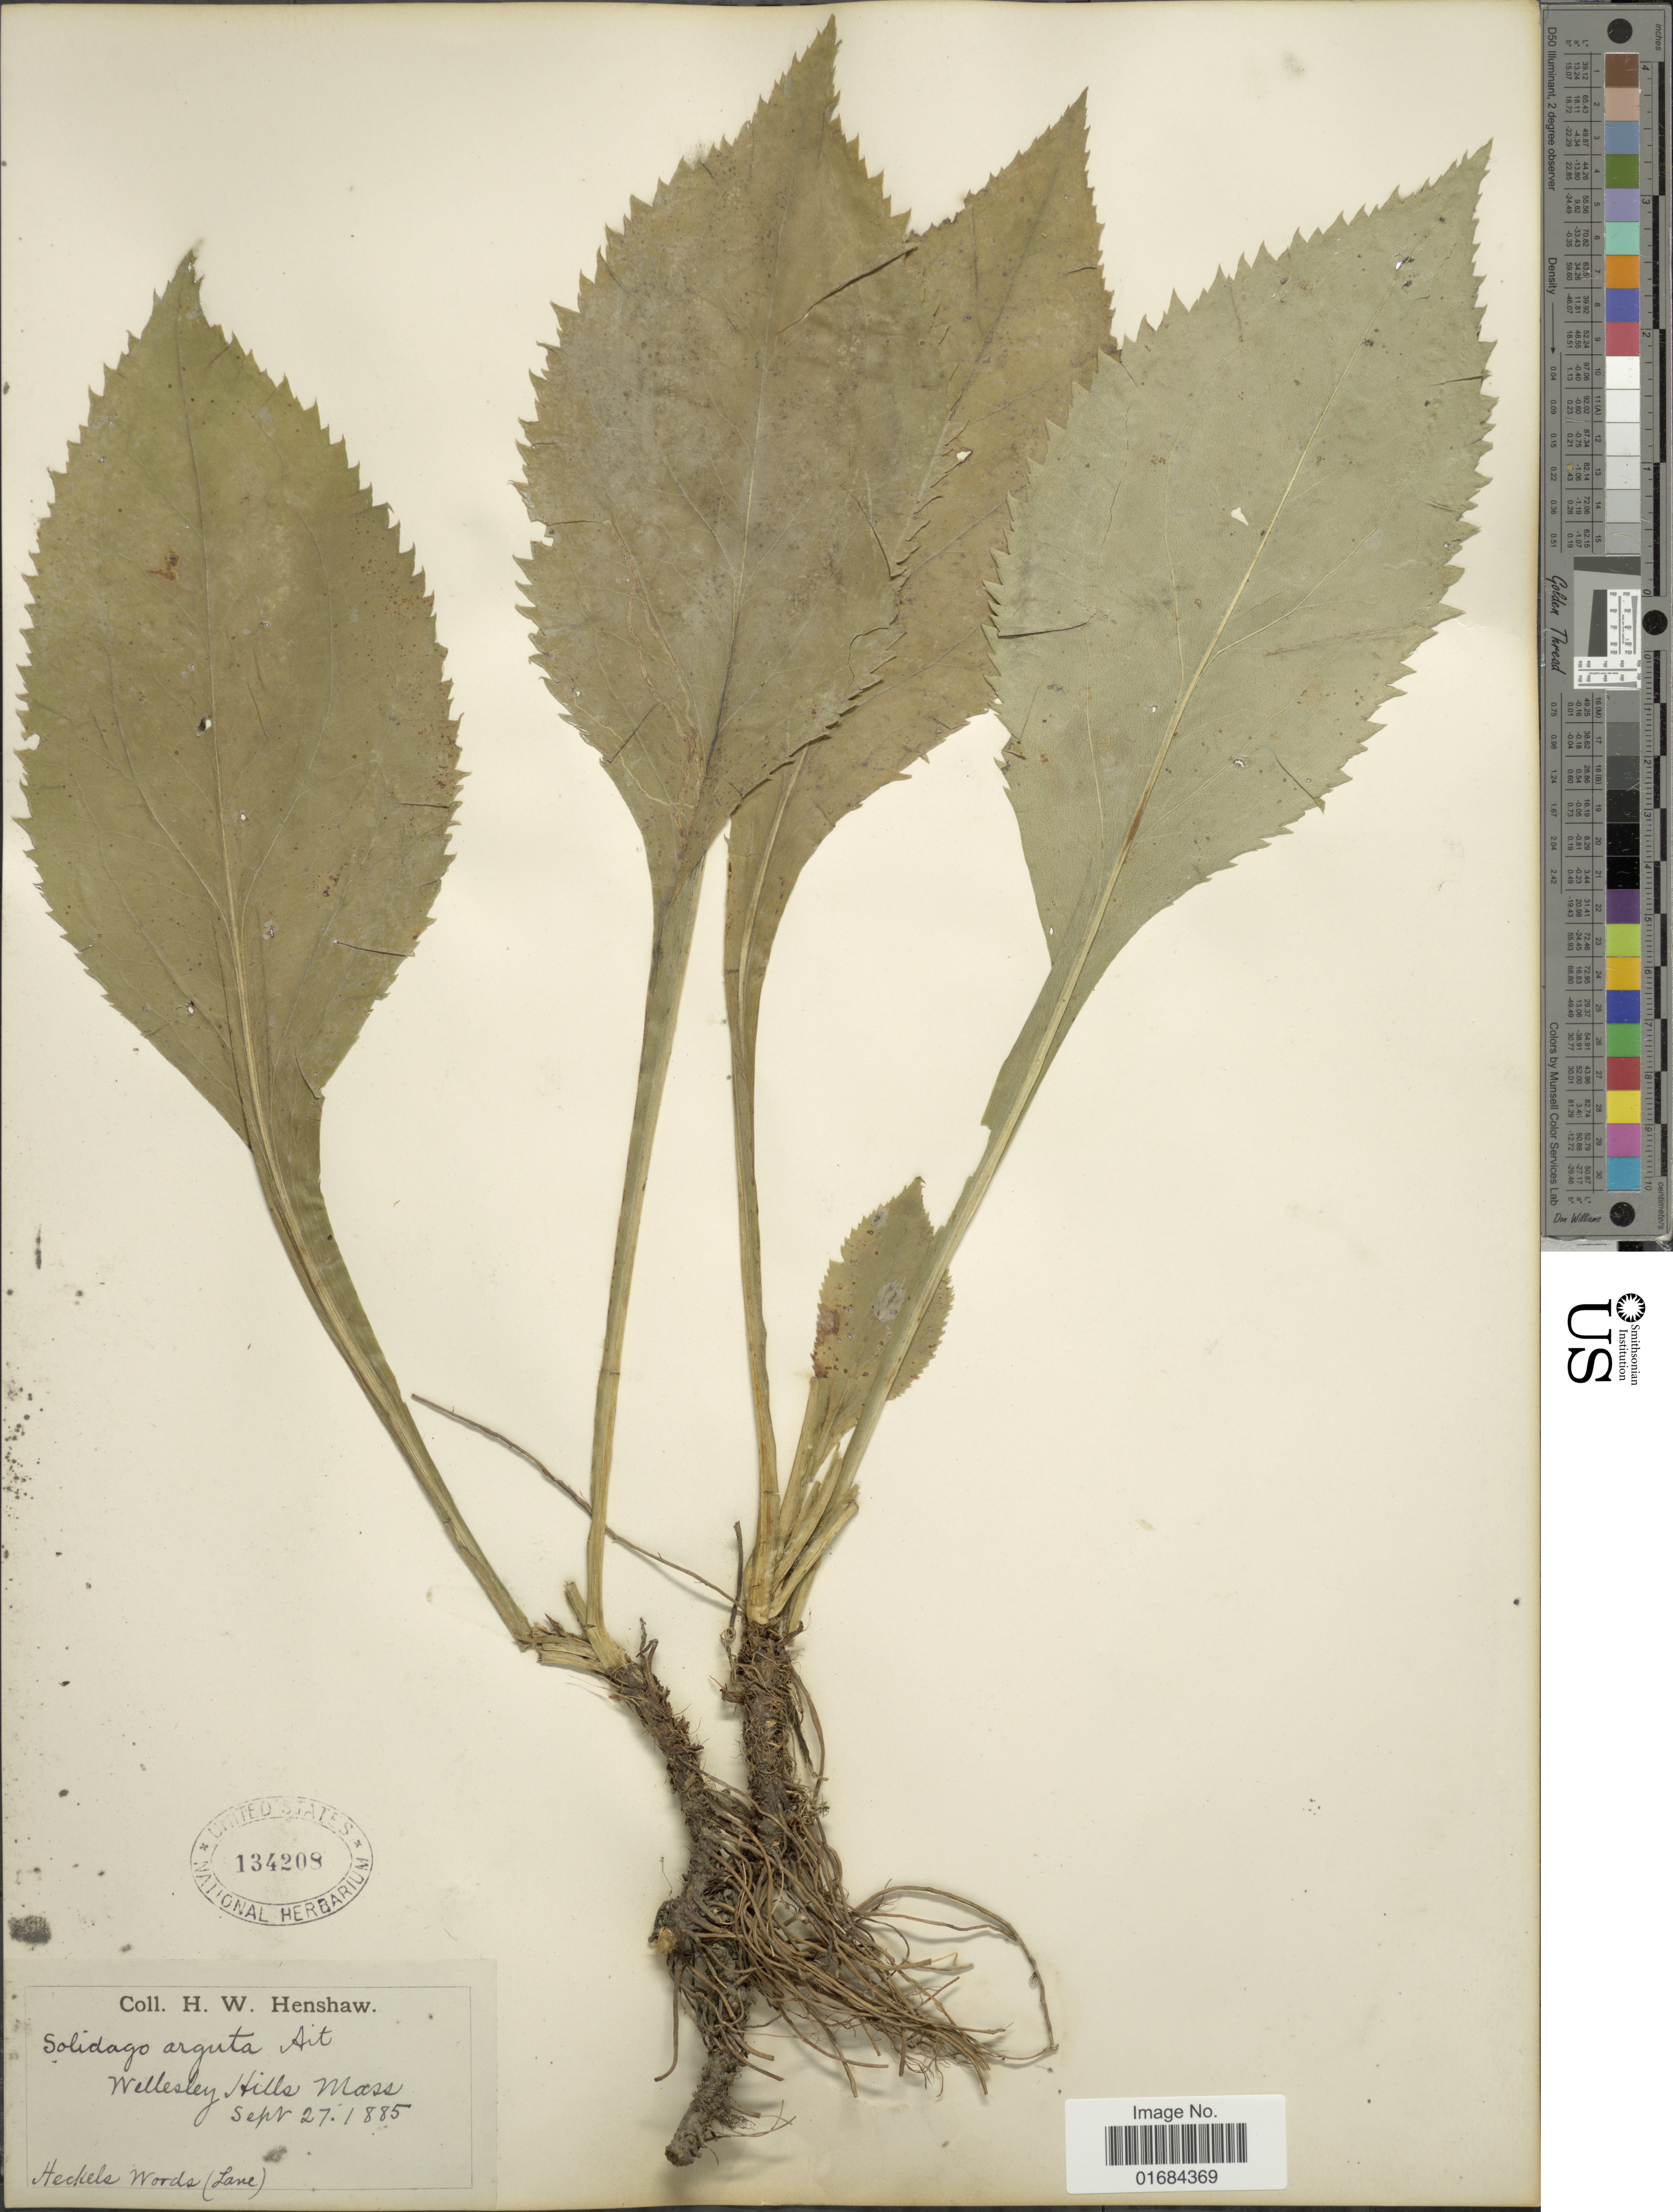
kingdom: Plantae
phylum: Tracheophyta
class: Magnoliopsida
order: Asterales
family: Asteraceae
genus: Solidago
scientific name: Solidago arguta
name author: Aiton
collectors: H. Henshaw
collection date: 1885-09-27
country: United States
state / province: Massachusetts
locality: Wellesley Hills. Heckles Words ( Lane )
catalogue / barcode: US 134208